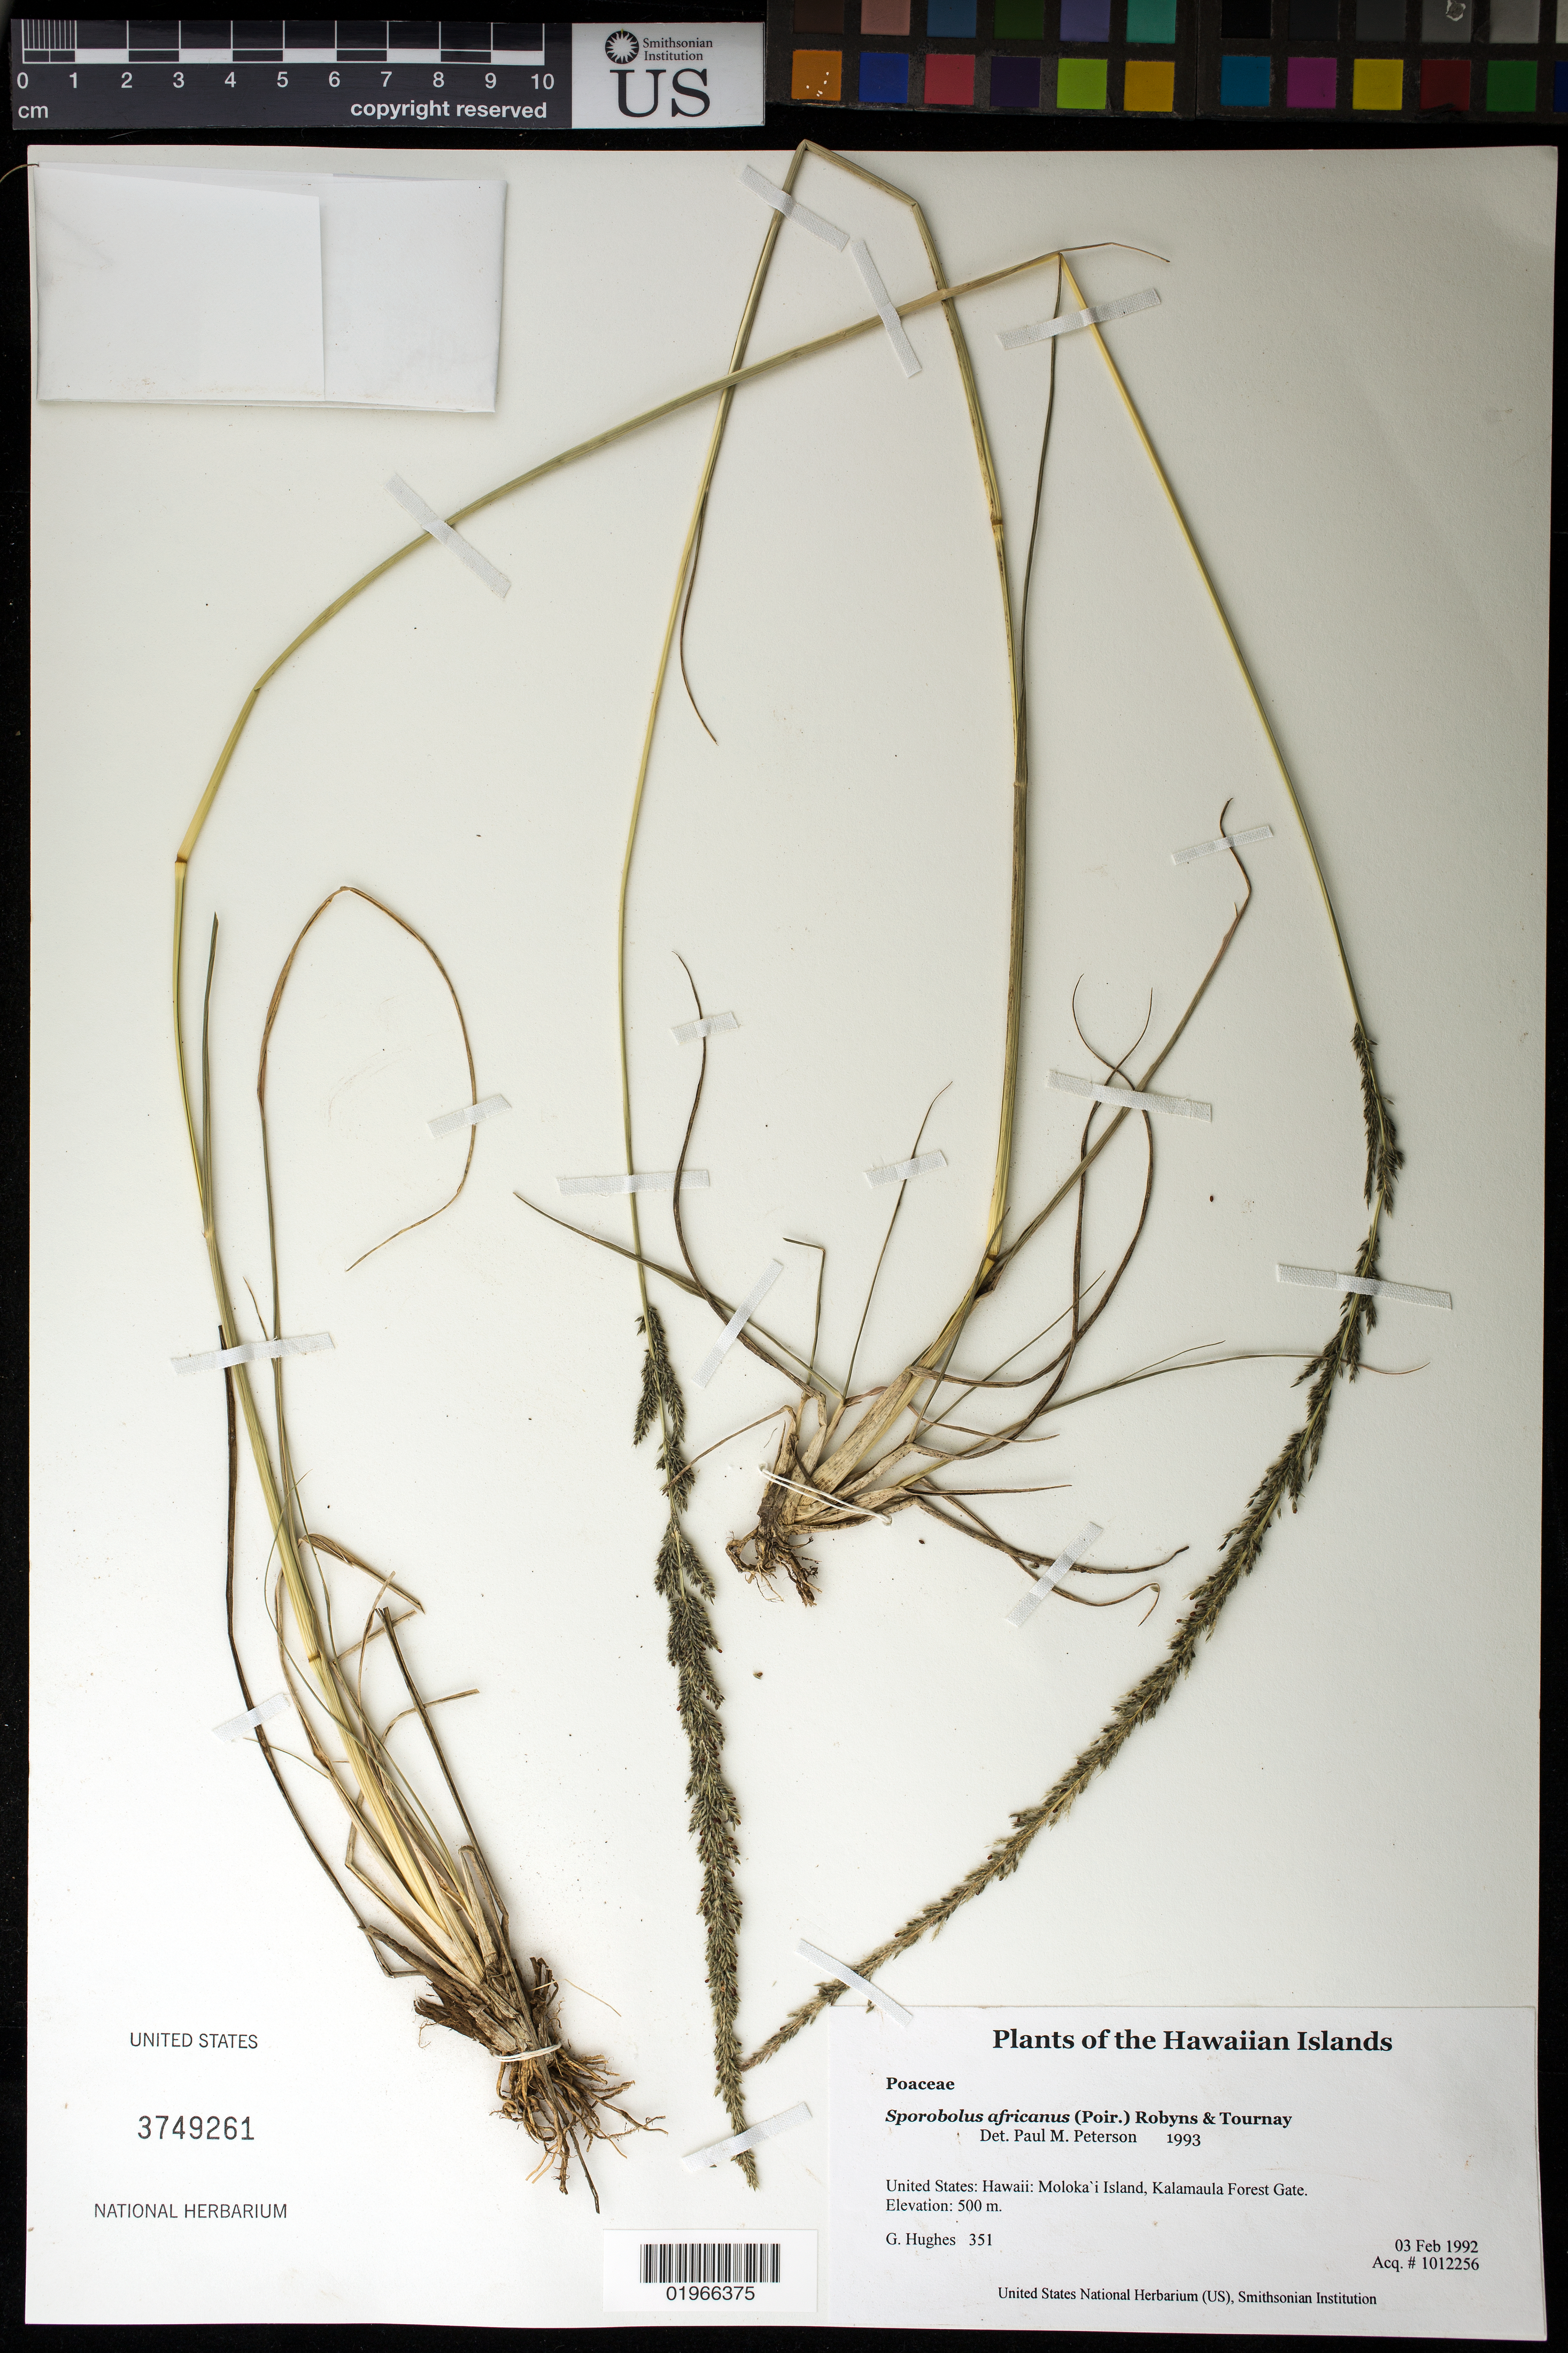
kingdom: Plantae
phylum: Tracheophyta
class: Liliopsida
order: Poales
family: Poaceae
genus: Sporobolus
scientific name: Sporobolus africanus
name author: (Poir.) Robyns & Tournay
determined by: Faccenda, K.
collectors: G. Hughes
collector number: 351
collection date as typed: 2-3-92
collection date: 1992-02-03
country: United States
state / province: Hawaii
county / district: Maui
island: Moloka'i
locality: Kalamaula Forest Gate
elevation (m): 500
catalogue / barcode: US 3749261